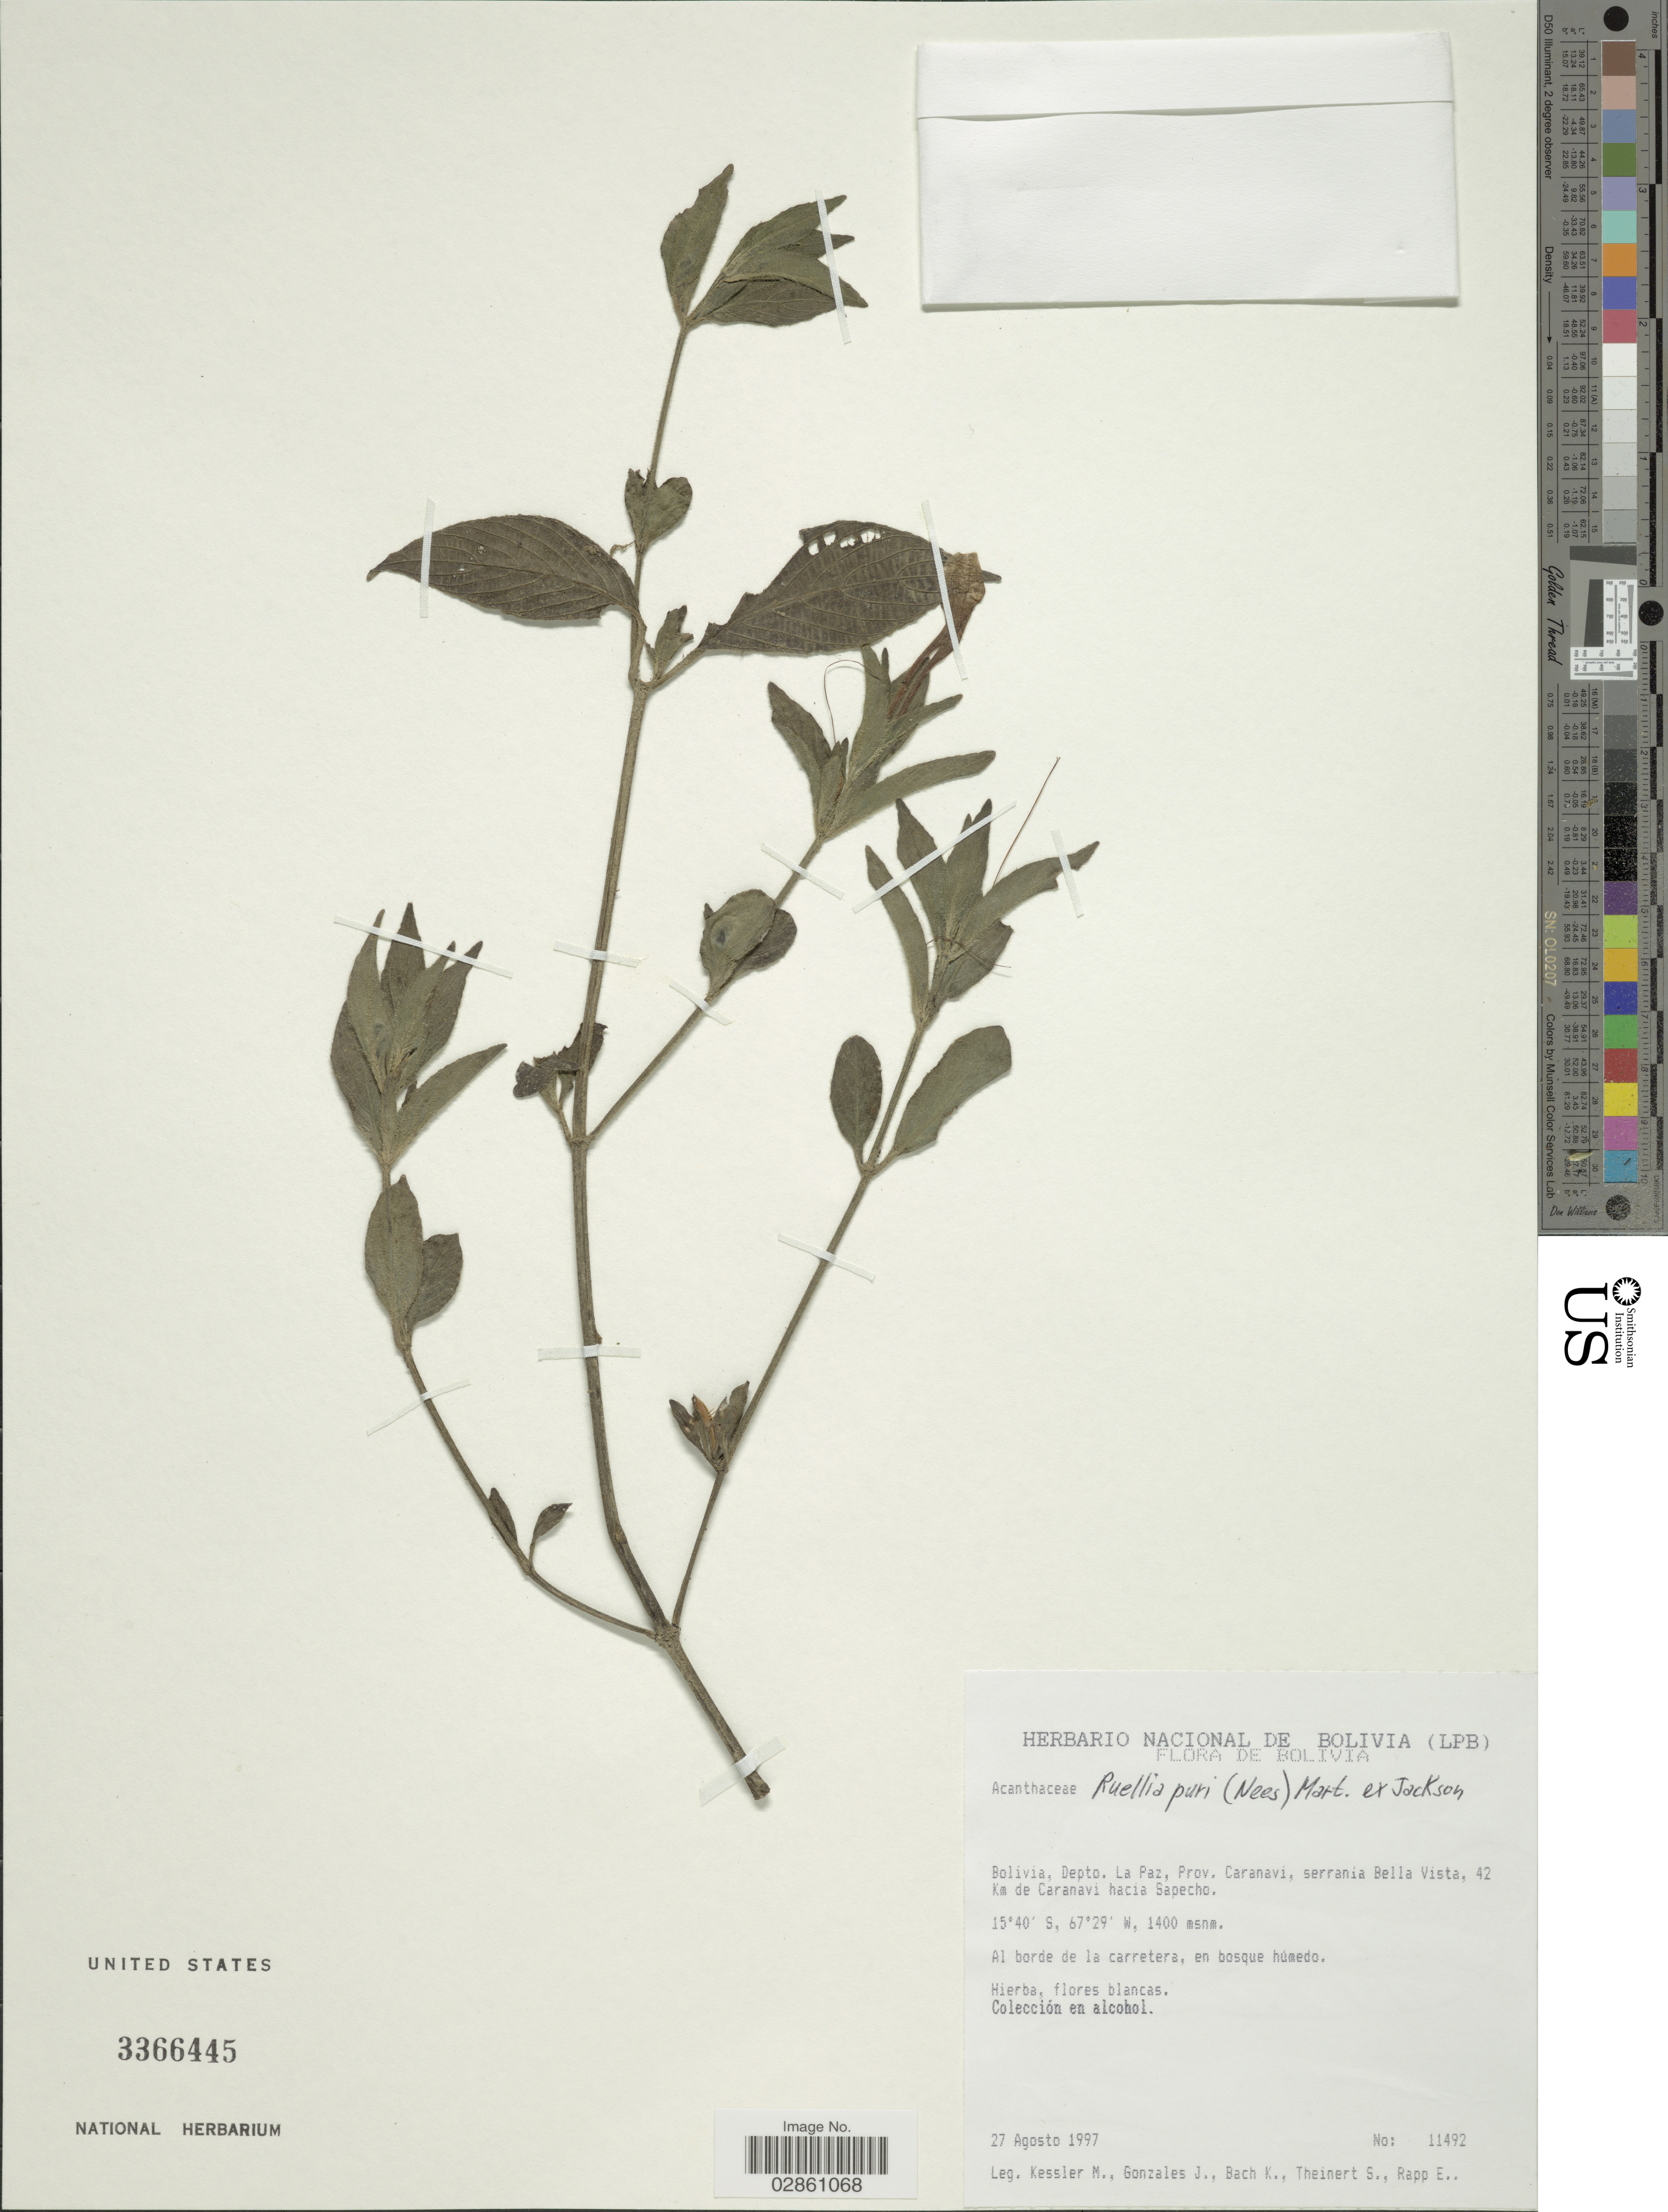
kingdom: Plantae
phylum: Tracheophyta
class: Magnoliopsida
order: Lamiales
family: Acanthaceae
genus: Ruellia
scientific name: Ruellia puri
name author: Mart. ex Nees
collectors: M. Kessler, J. Gonzales, K. Bach, S. Theinert & E. Rapp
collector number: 11492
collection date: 1997-08-27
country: Bolivia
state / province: La Paz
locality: Depto. La Paz, Prov. Caranavi, seranía Bella Vista, 42 Km de Caranavi hacia Sapecho.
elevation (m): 1400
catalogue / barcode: US 3366445